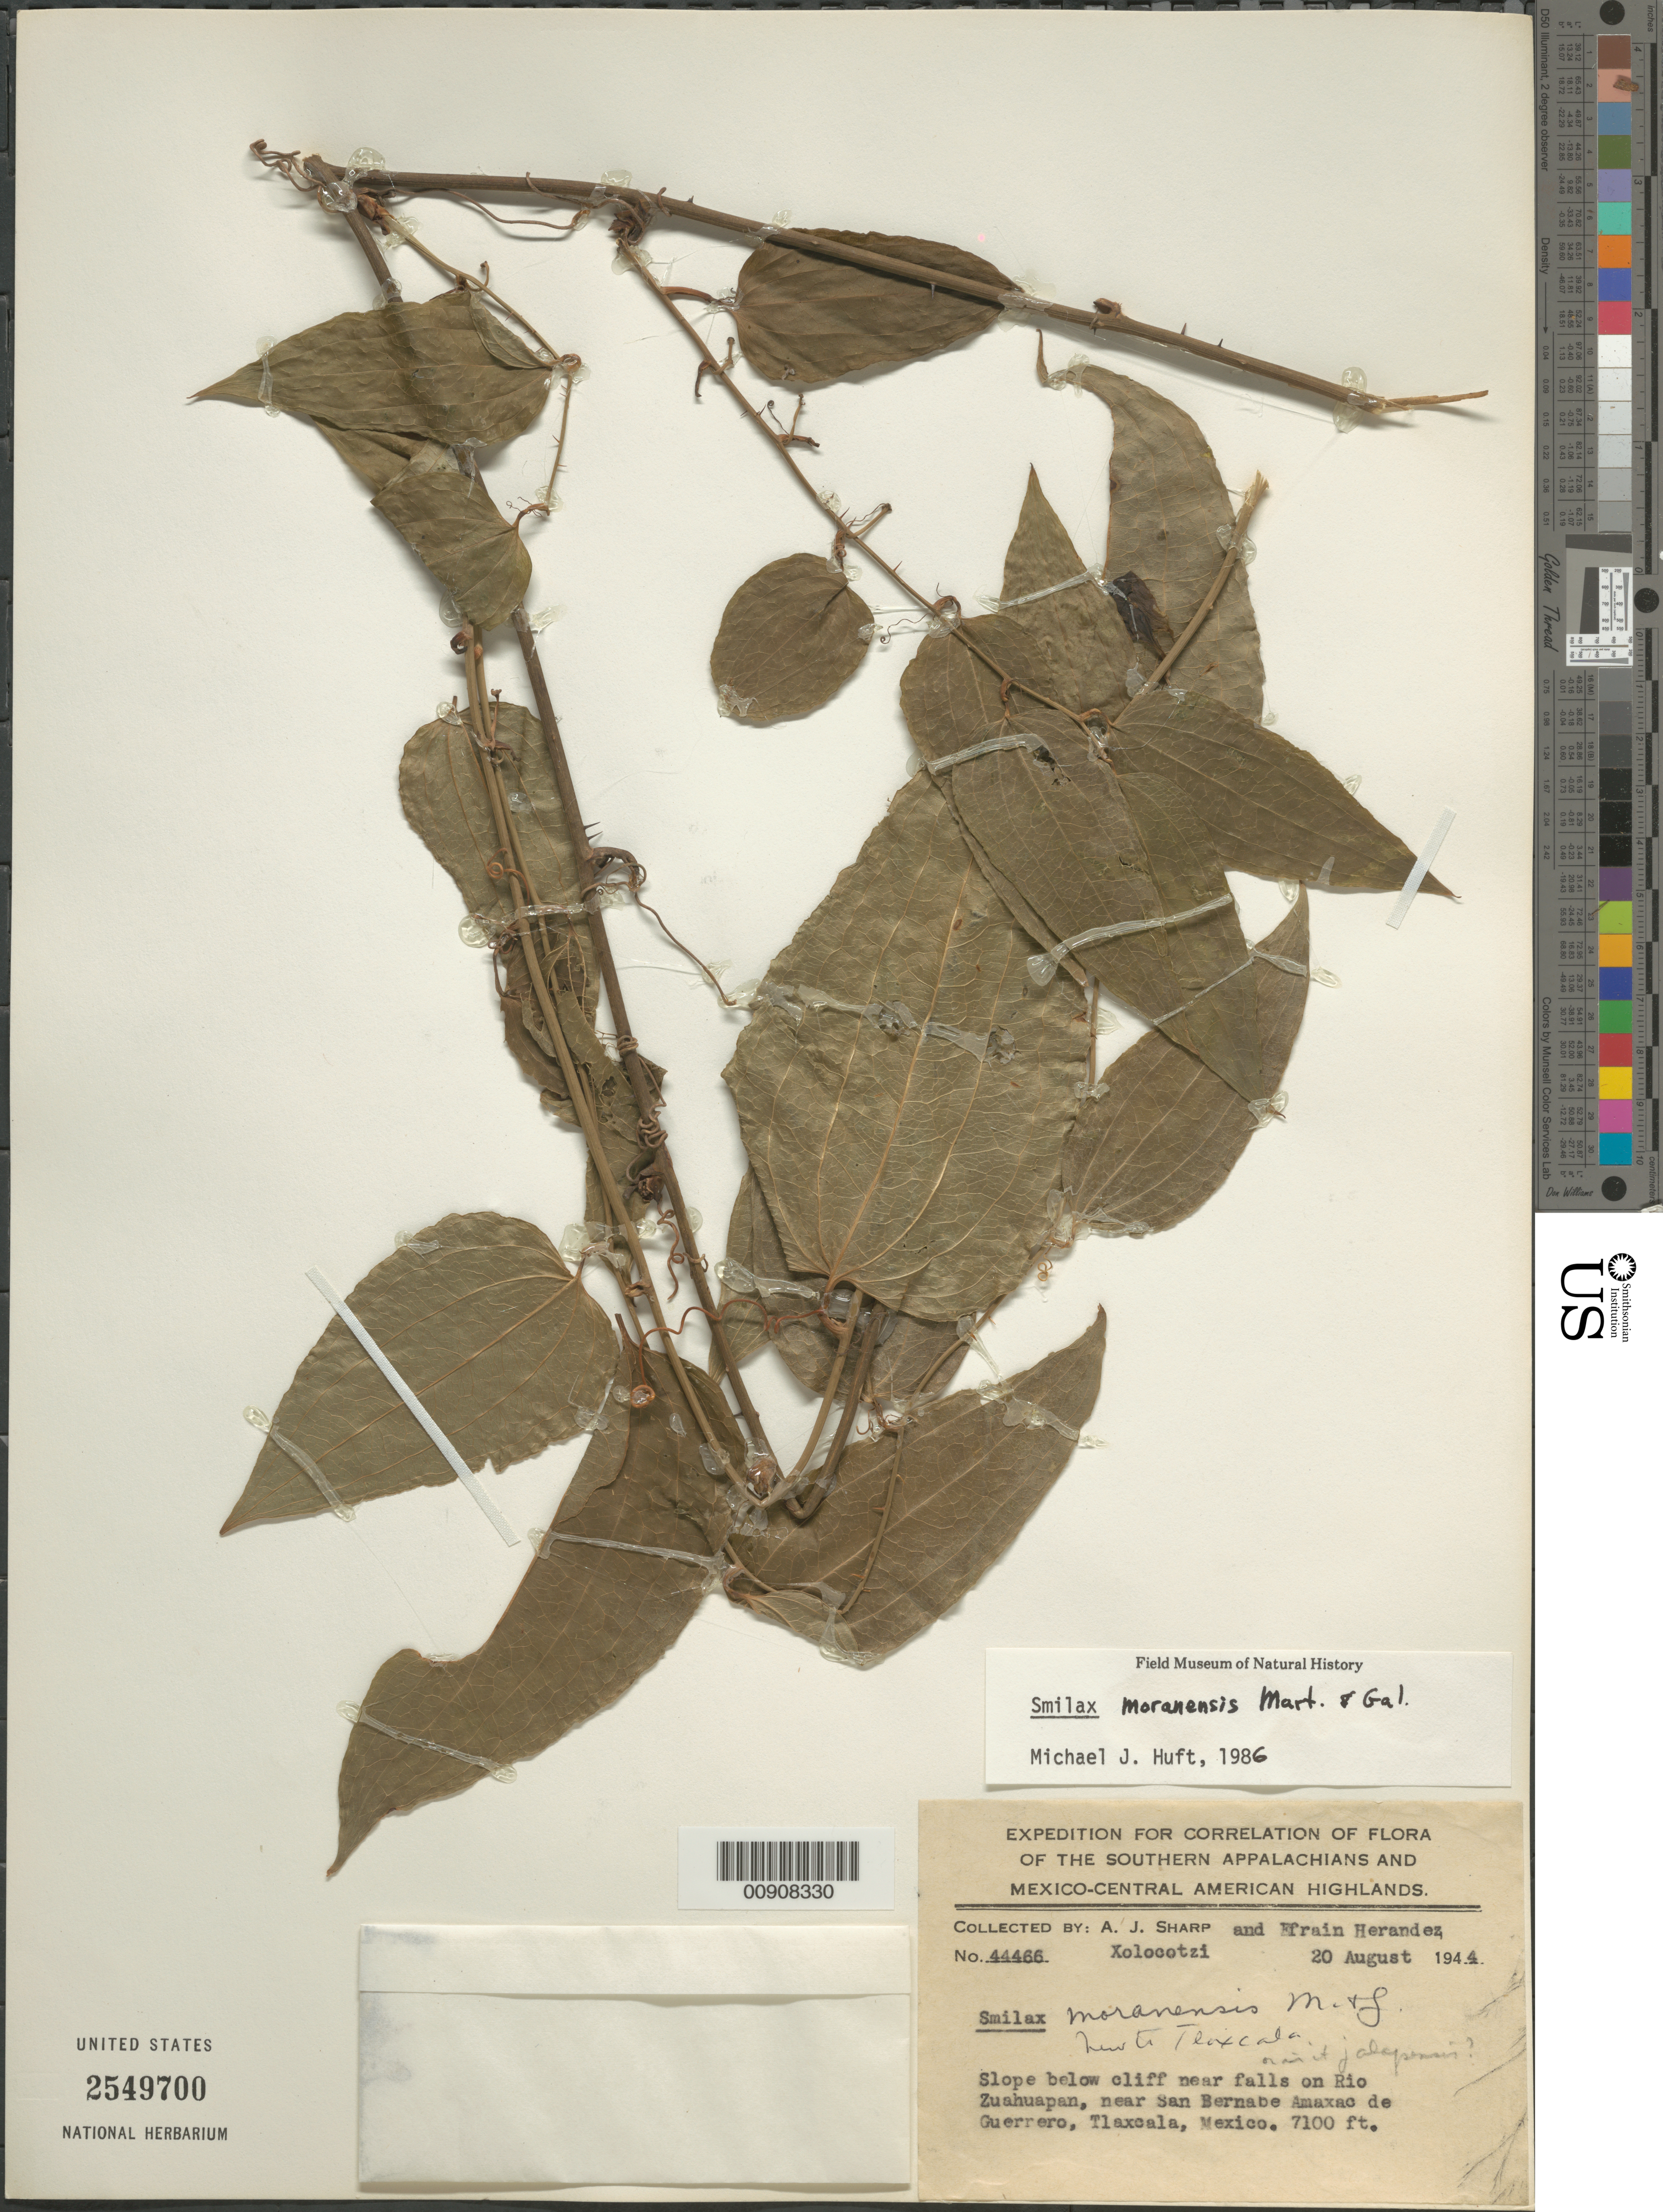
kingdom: Plantae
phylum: Tracheophyta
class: Liliopsida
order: Liliales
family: Smilacaceae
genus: Smilax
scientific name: Smilax moranensis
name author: M. Martens & Galeotti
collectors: A. J. Sharp & E. I. Hernández-X.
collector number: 44466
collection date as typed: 20 Aug 1944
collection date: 1944-08-20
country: Mexico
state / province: Tlaxcala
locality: Near falls on Río Zuahuapan, near San Bernabe Amaxac de Guerrero, Tlaxcala.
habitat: Slope below cliff near falls on Río.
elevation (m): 2164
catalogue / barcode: US 2549700